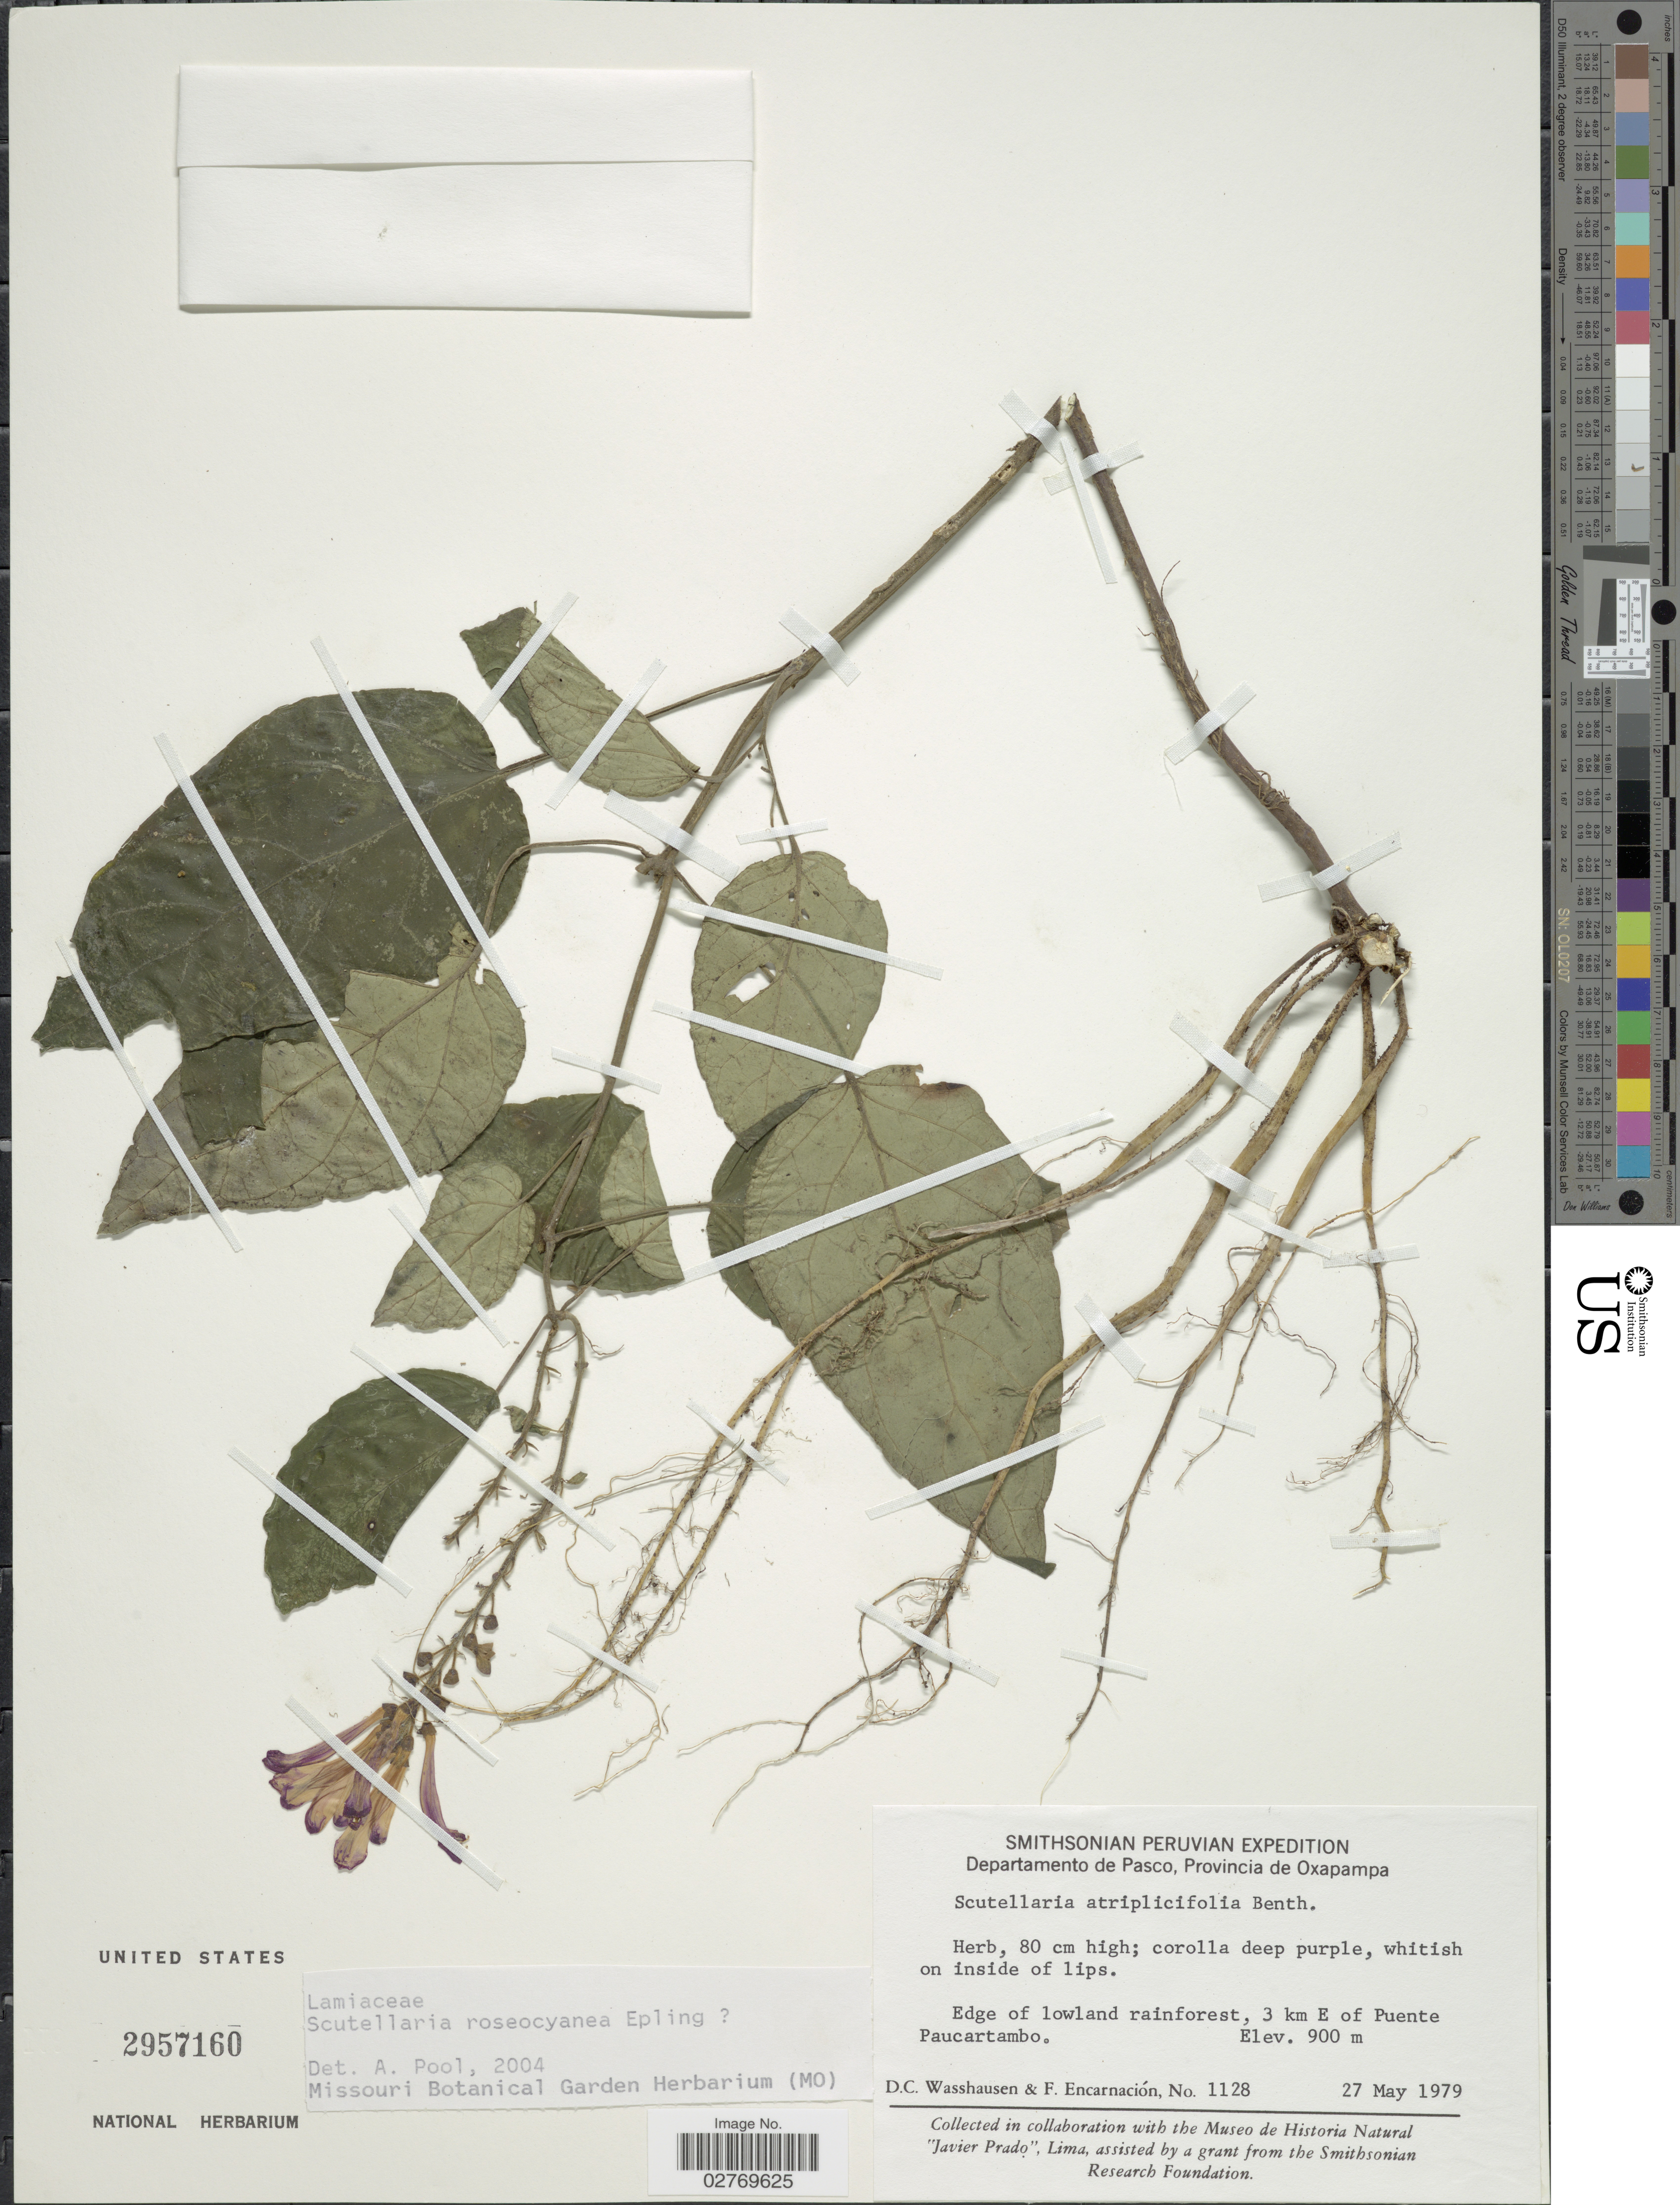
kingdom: Plantae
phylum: Tracheophyta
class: Magnoliopsida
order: Lamiales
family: Lamiaceae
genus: Scutellaria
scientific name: Scutellaria roseocyanea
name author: Epling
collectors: D. C. Wasshausen & F. Encarnación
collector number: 1128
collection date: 1979-05-27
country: Peru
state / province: Pasco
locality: Departamento de Pasco, Provincia de Oxapampa. Edge of lowland rainforest, 3 km E of Puente Paucartambo.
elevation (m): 900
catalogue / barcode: US 2957160